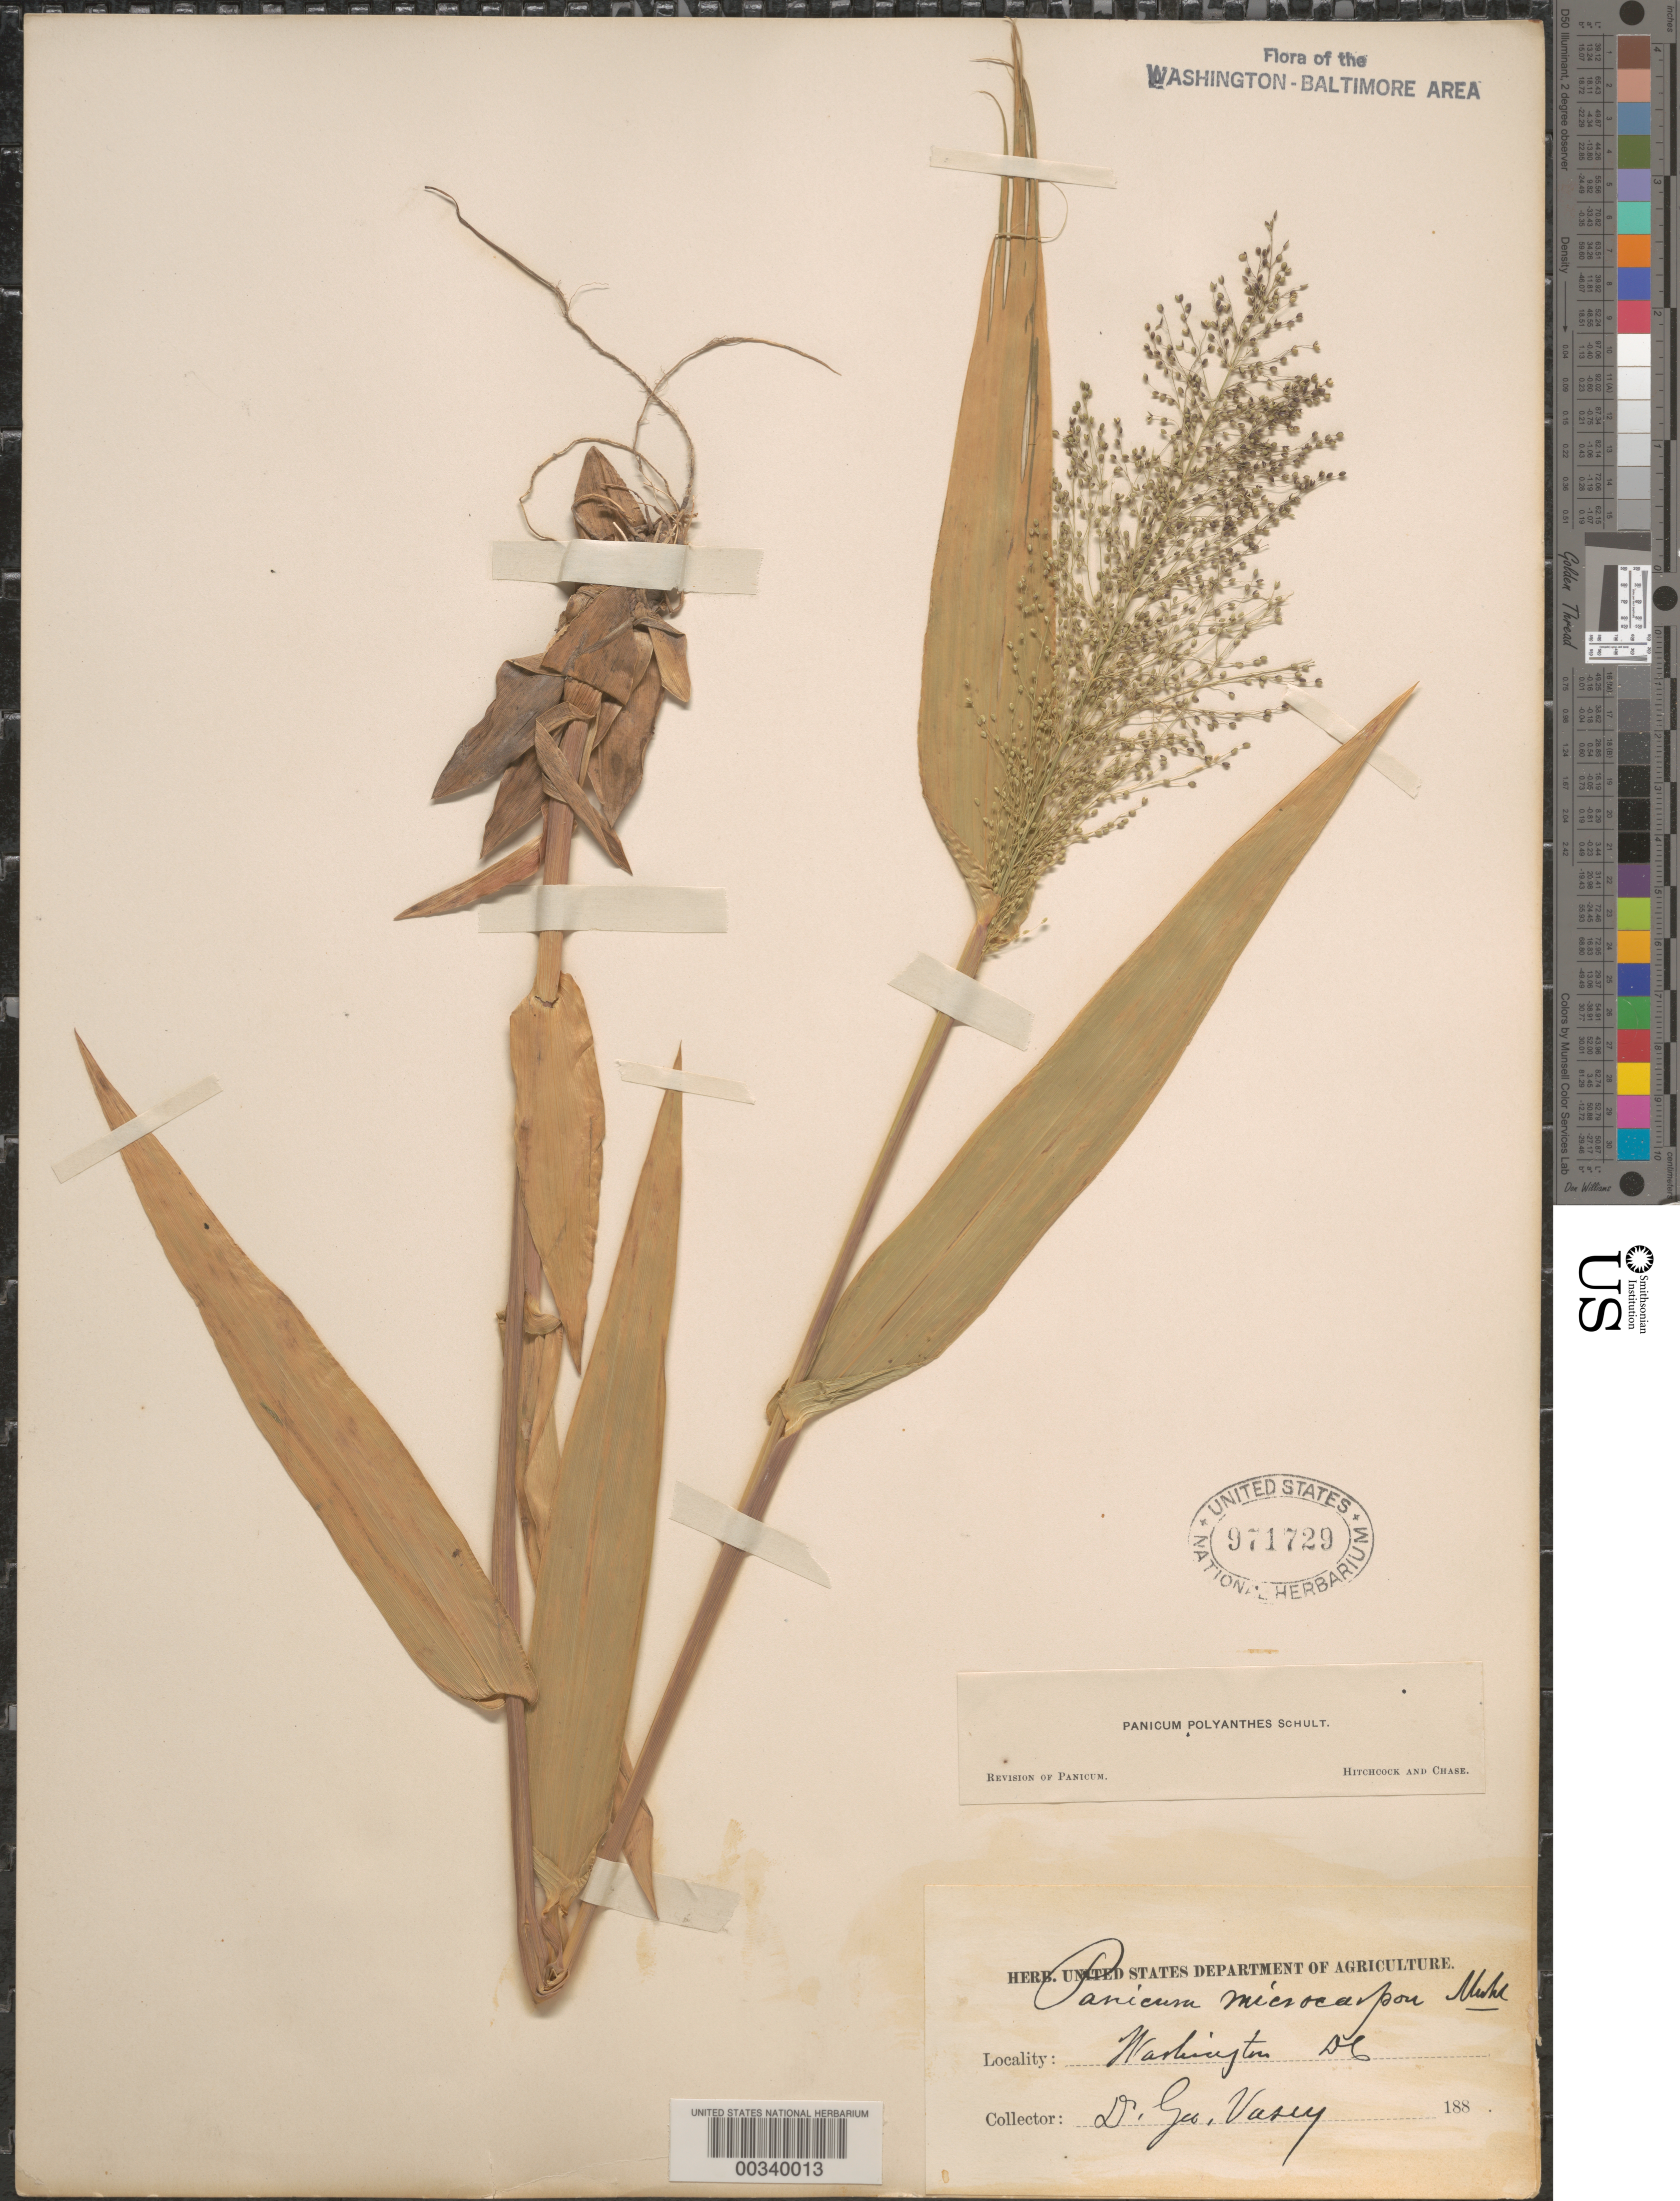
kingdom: Plantae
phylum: Tracheophyta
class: Liliopsida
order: Poales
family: Poaceae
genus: Dichanthelium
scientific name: Dichanthelium sphaerocarpon var. isophyllum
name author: (Scribn.) Gould & C.A. Clark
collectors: G. Vasey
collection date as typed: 188-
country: United States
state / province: District of Columbia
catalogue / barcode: US 971729